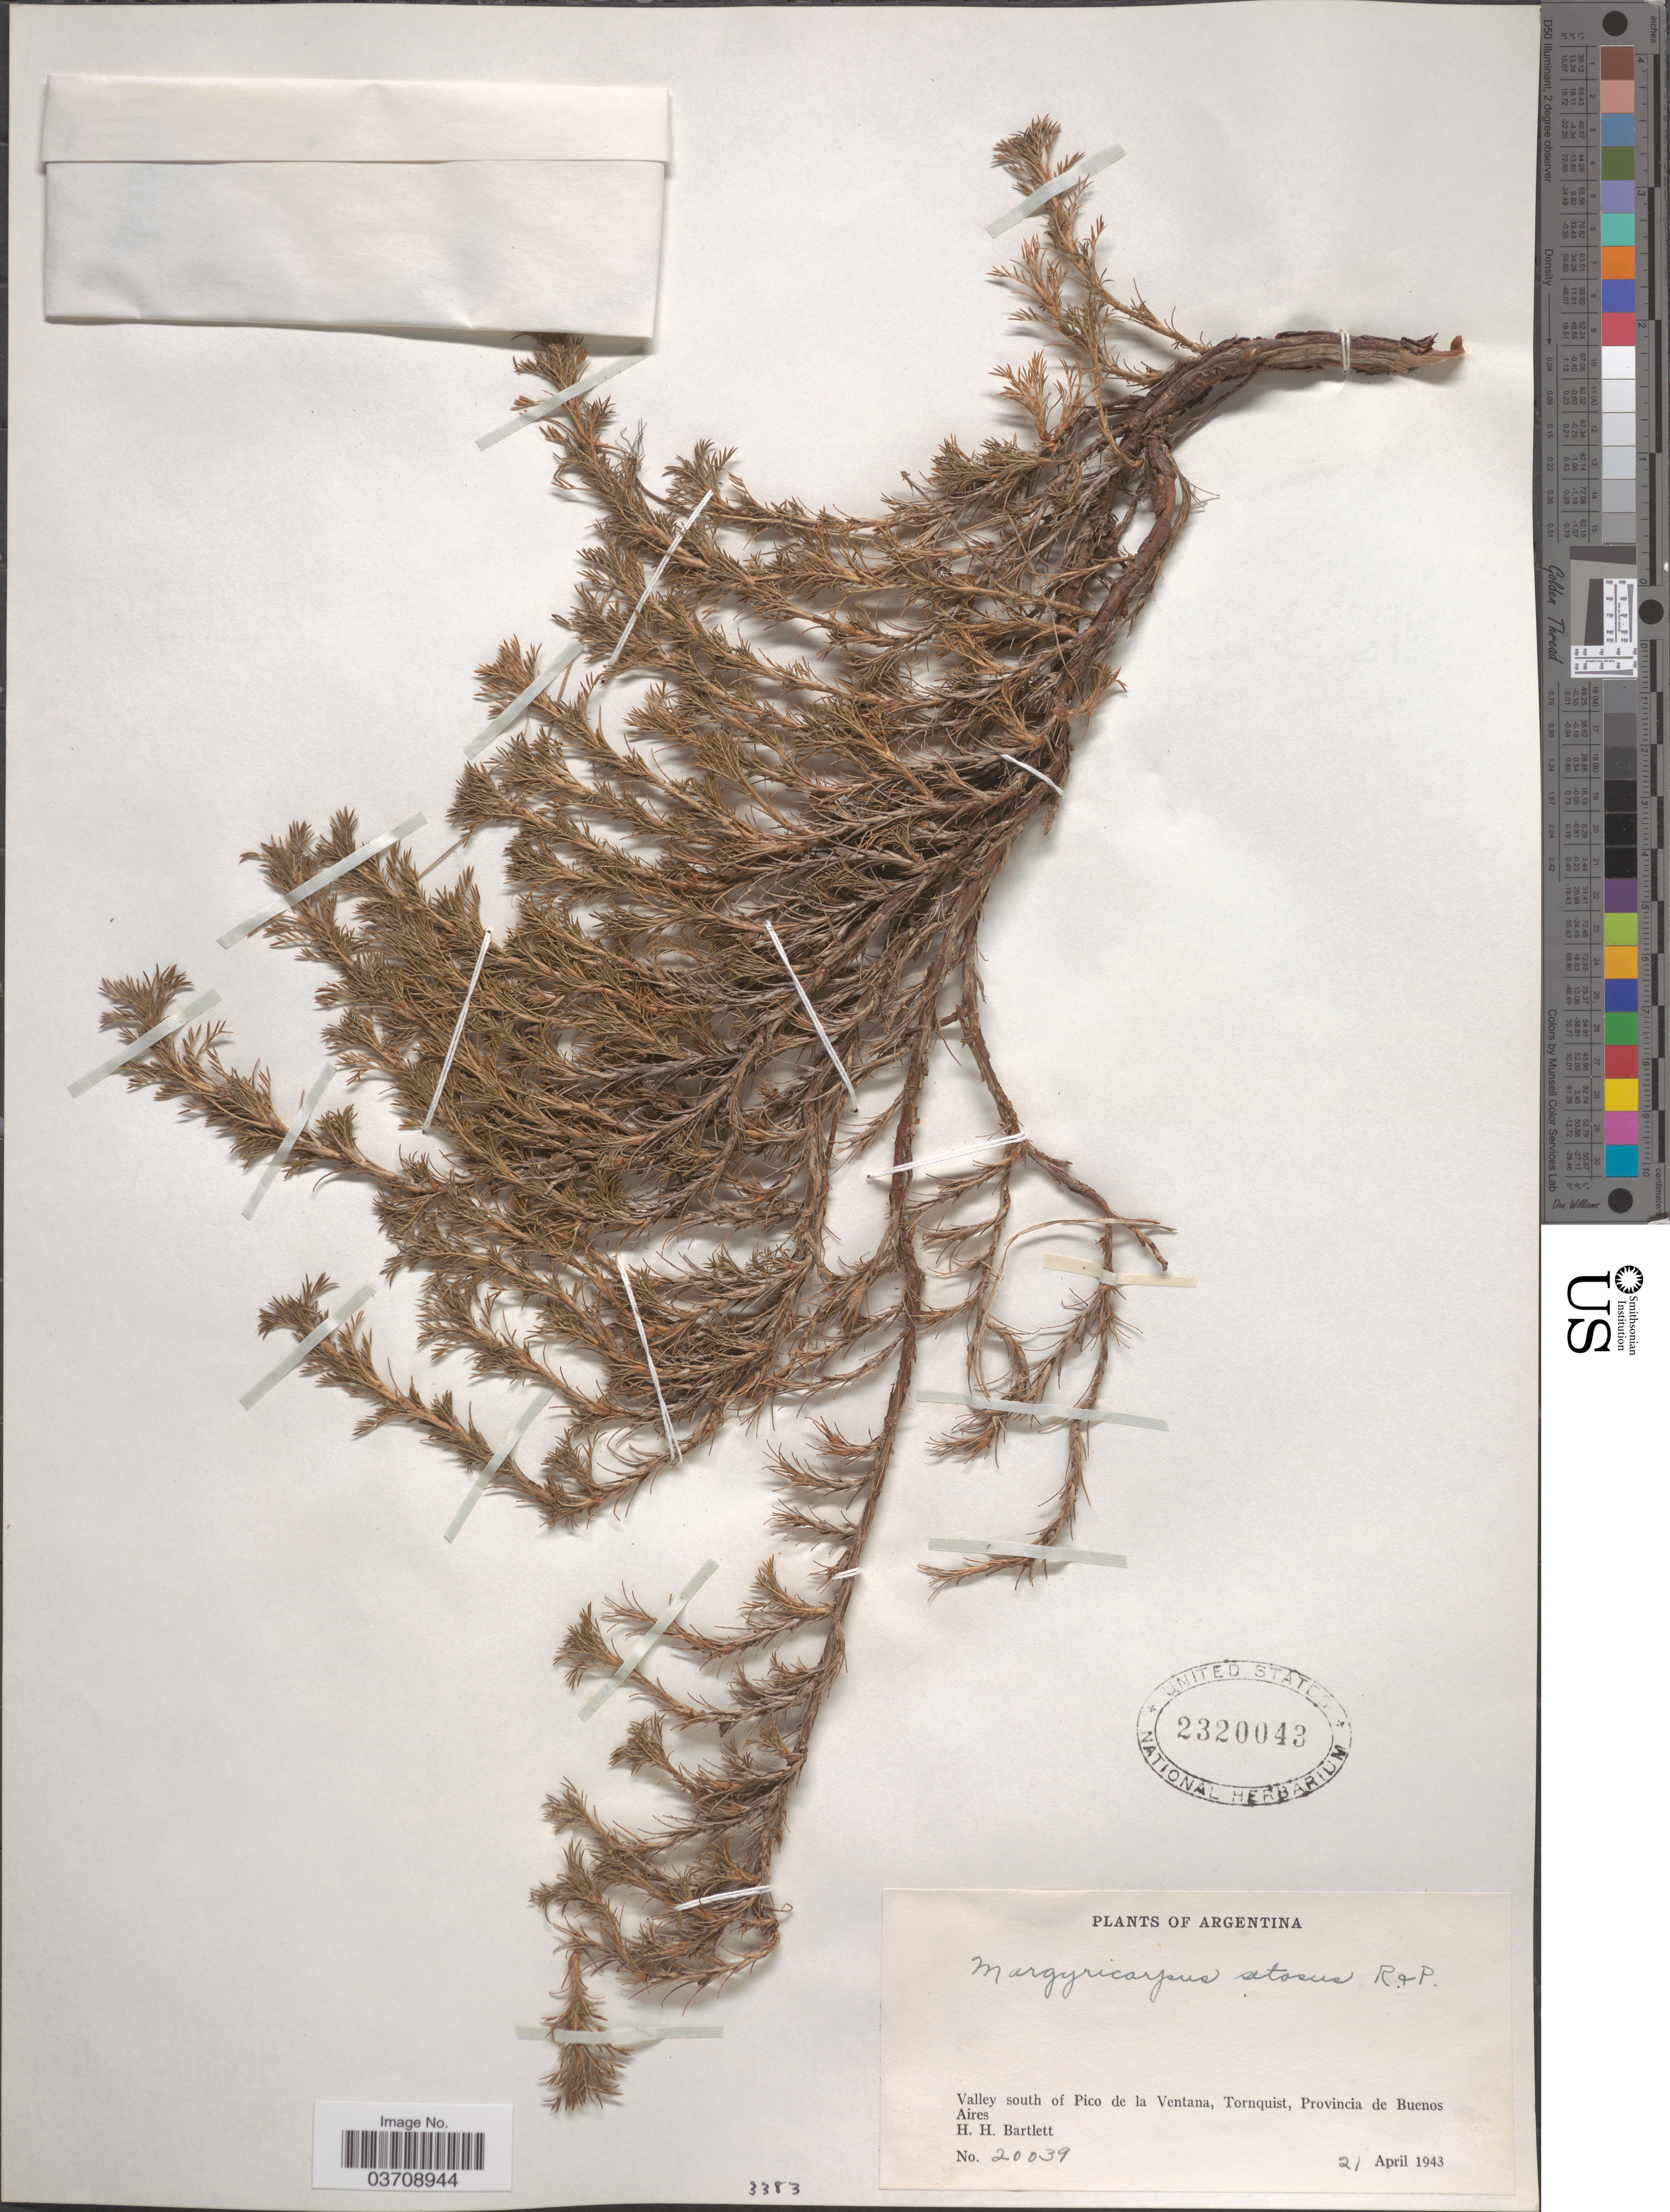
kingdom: Plantae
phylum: Tracheophyta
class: Magnoliopsida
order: Rosales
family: Rosaceae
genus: Margyricarpus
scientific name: Margyricarpus pinnatus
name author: (Lam.) Kuntze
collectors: H. H. Bartlett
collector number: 20039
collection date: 1943-04-21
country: Argentina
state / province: Buenos Aires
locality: Valley south of Pico de la Ventana, Tornquist.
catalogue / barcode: US 2320043